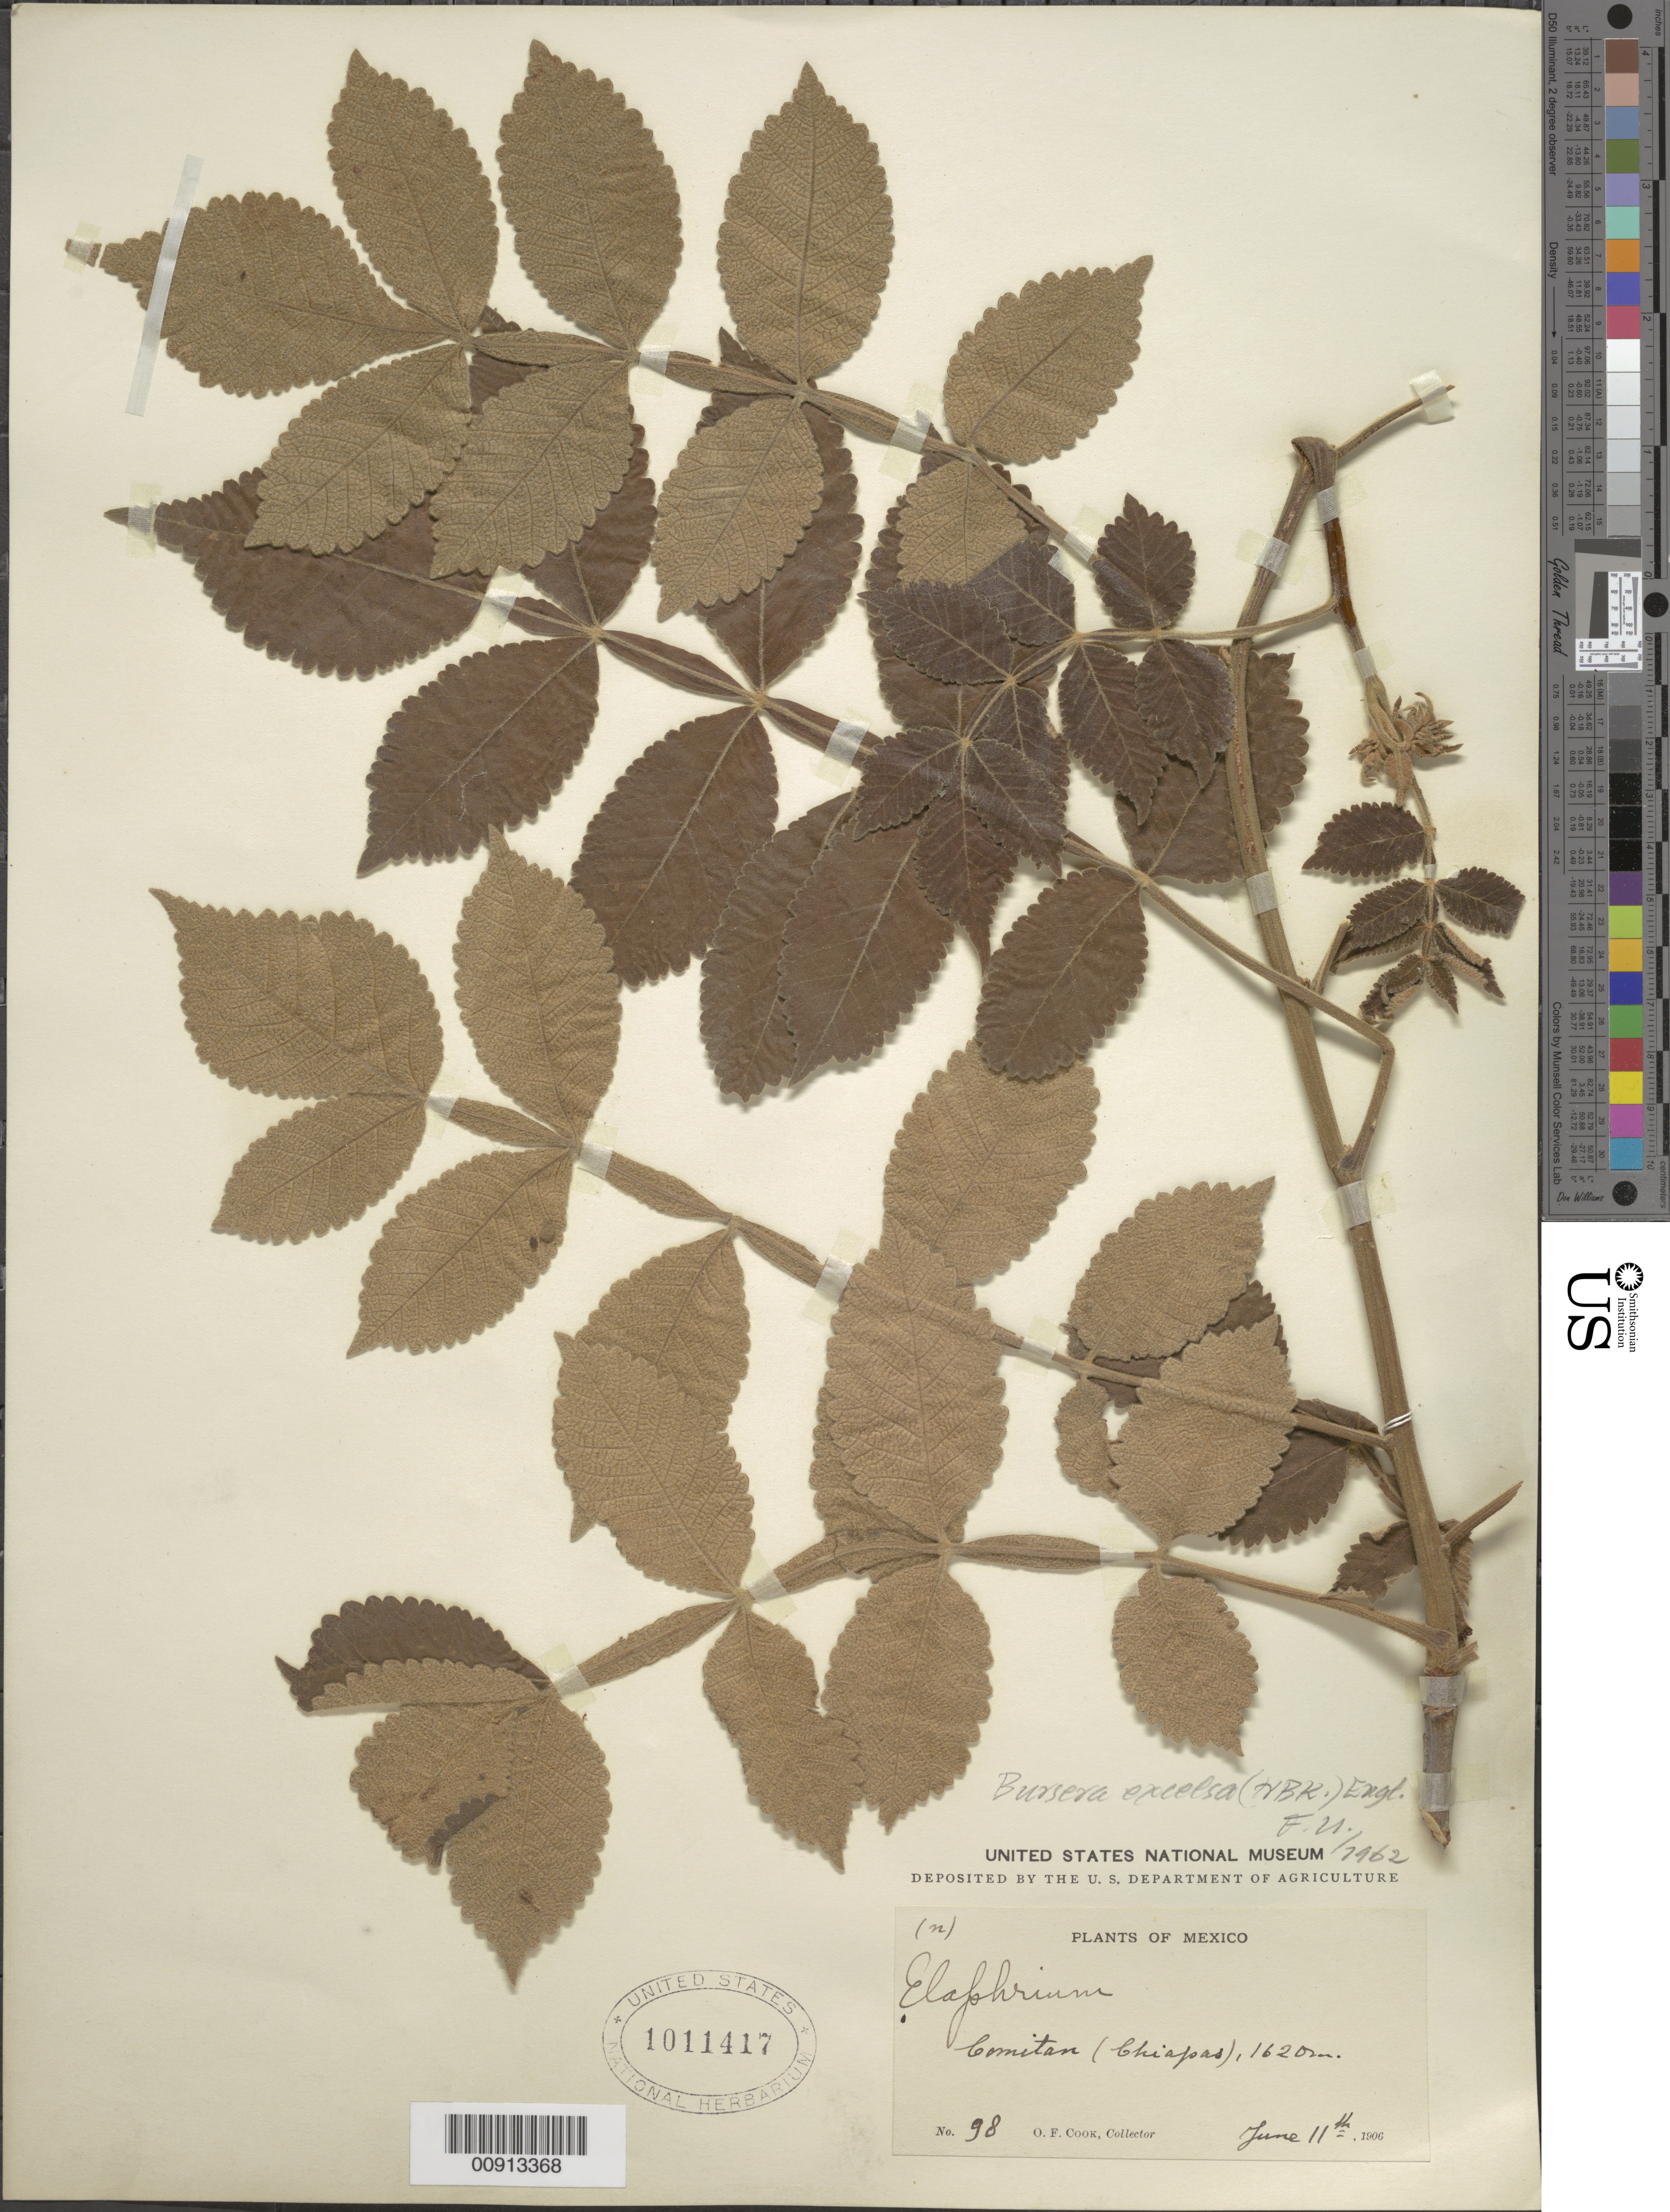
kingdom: Plantae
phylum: Tracheophyta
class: Magnoliopsida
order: Sapindales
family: Burseraceae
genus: Bursera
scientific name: Bursera excelsa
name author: (Kunth) Engl.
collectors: O. F. Cook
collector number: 98 (n)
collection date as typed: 11 Jun 1906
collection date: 1906-06-11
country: Mexico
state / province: Chiapas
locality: Comitán (Chiapas).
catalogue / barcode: US 1011417